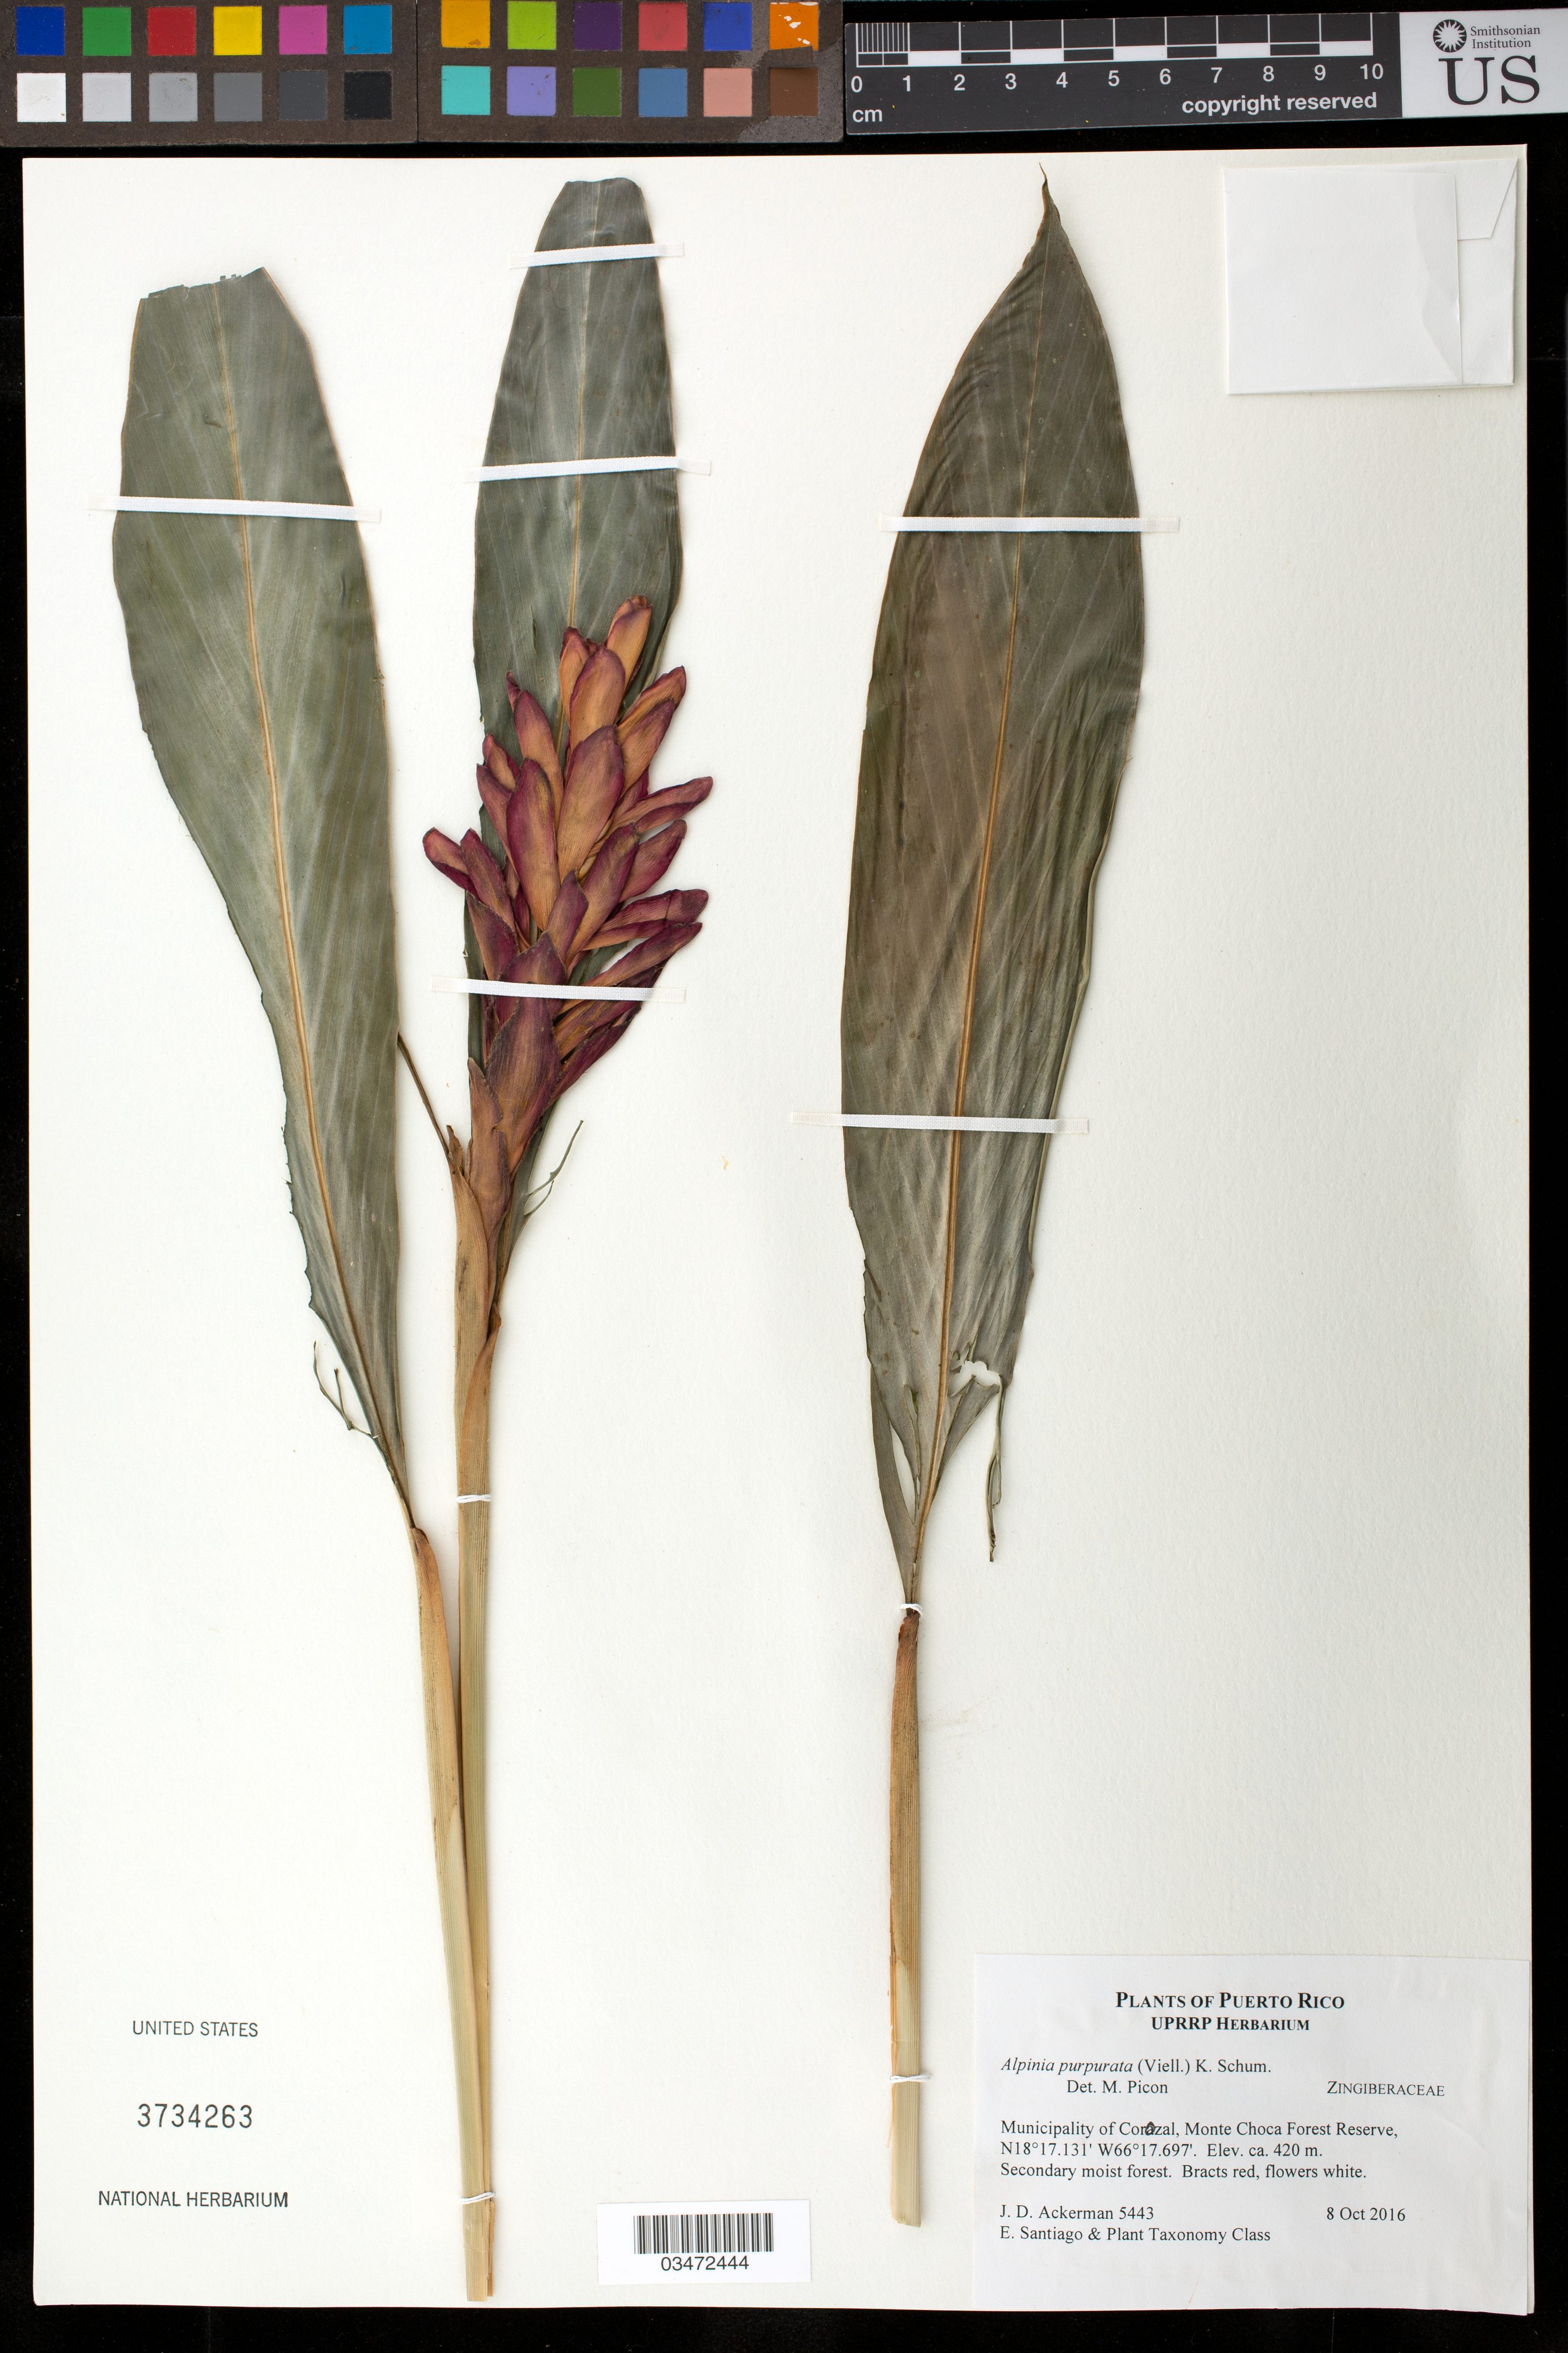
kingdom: Plantae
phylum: Tracheophyta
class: Liliopsida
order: Zingiberales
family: Zingiberaceae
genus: Alpinia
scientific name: Alpinia purpurata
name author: (Veill.) K. Schum.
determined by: Picon, M.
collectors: J. D. Ackerman, E. Santiago & UPR Plant Taxonomy Class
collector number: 5443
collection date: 2016-10-08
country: Puerto Rico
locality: Mun. Corozal, Monte Choca Forest Reserve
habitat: Secondary moist forest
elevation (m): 420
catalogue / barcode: US 3734263